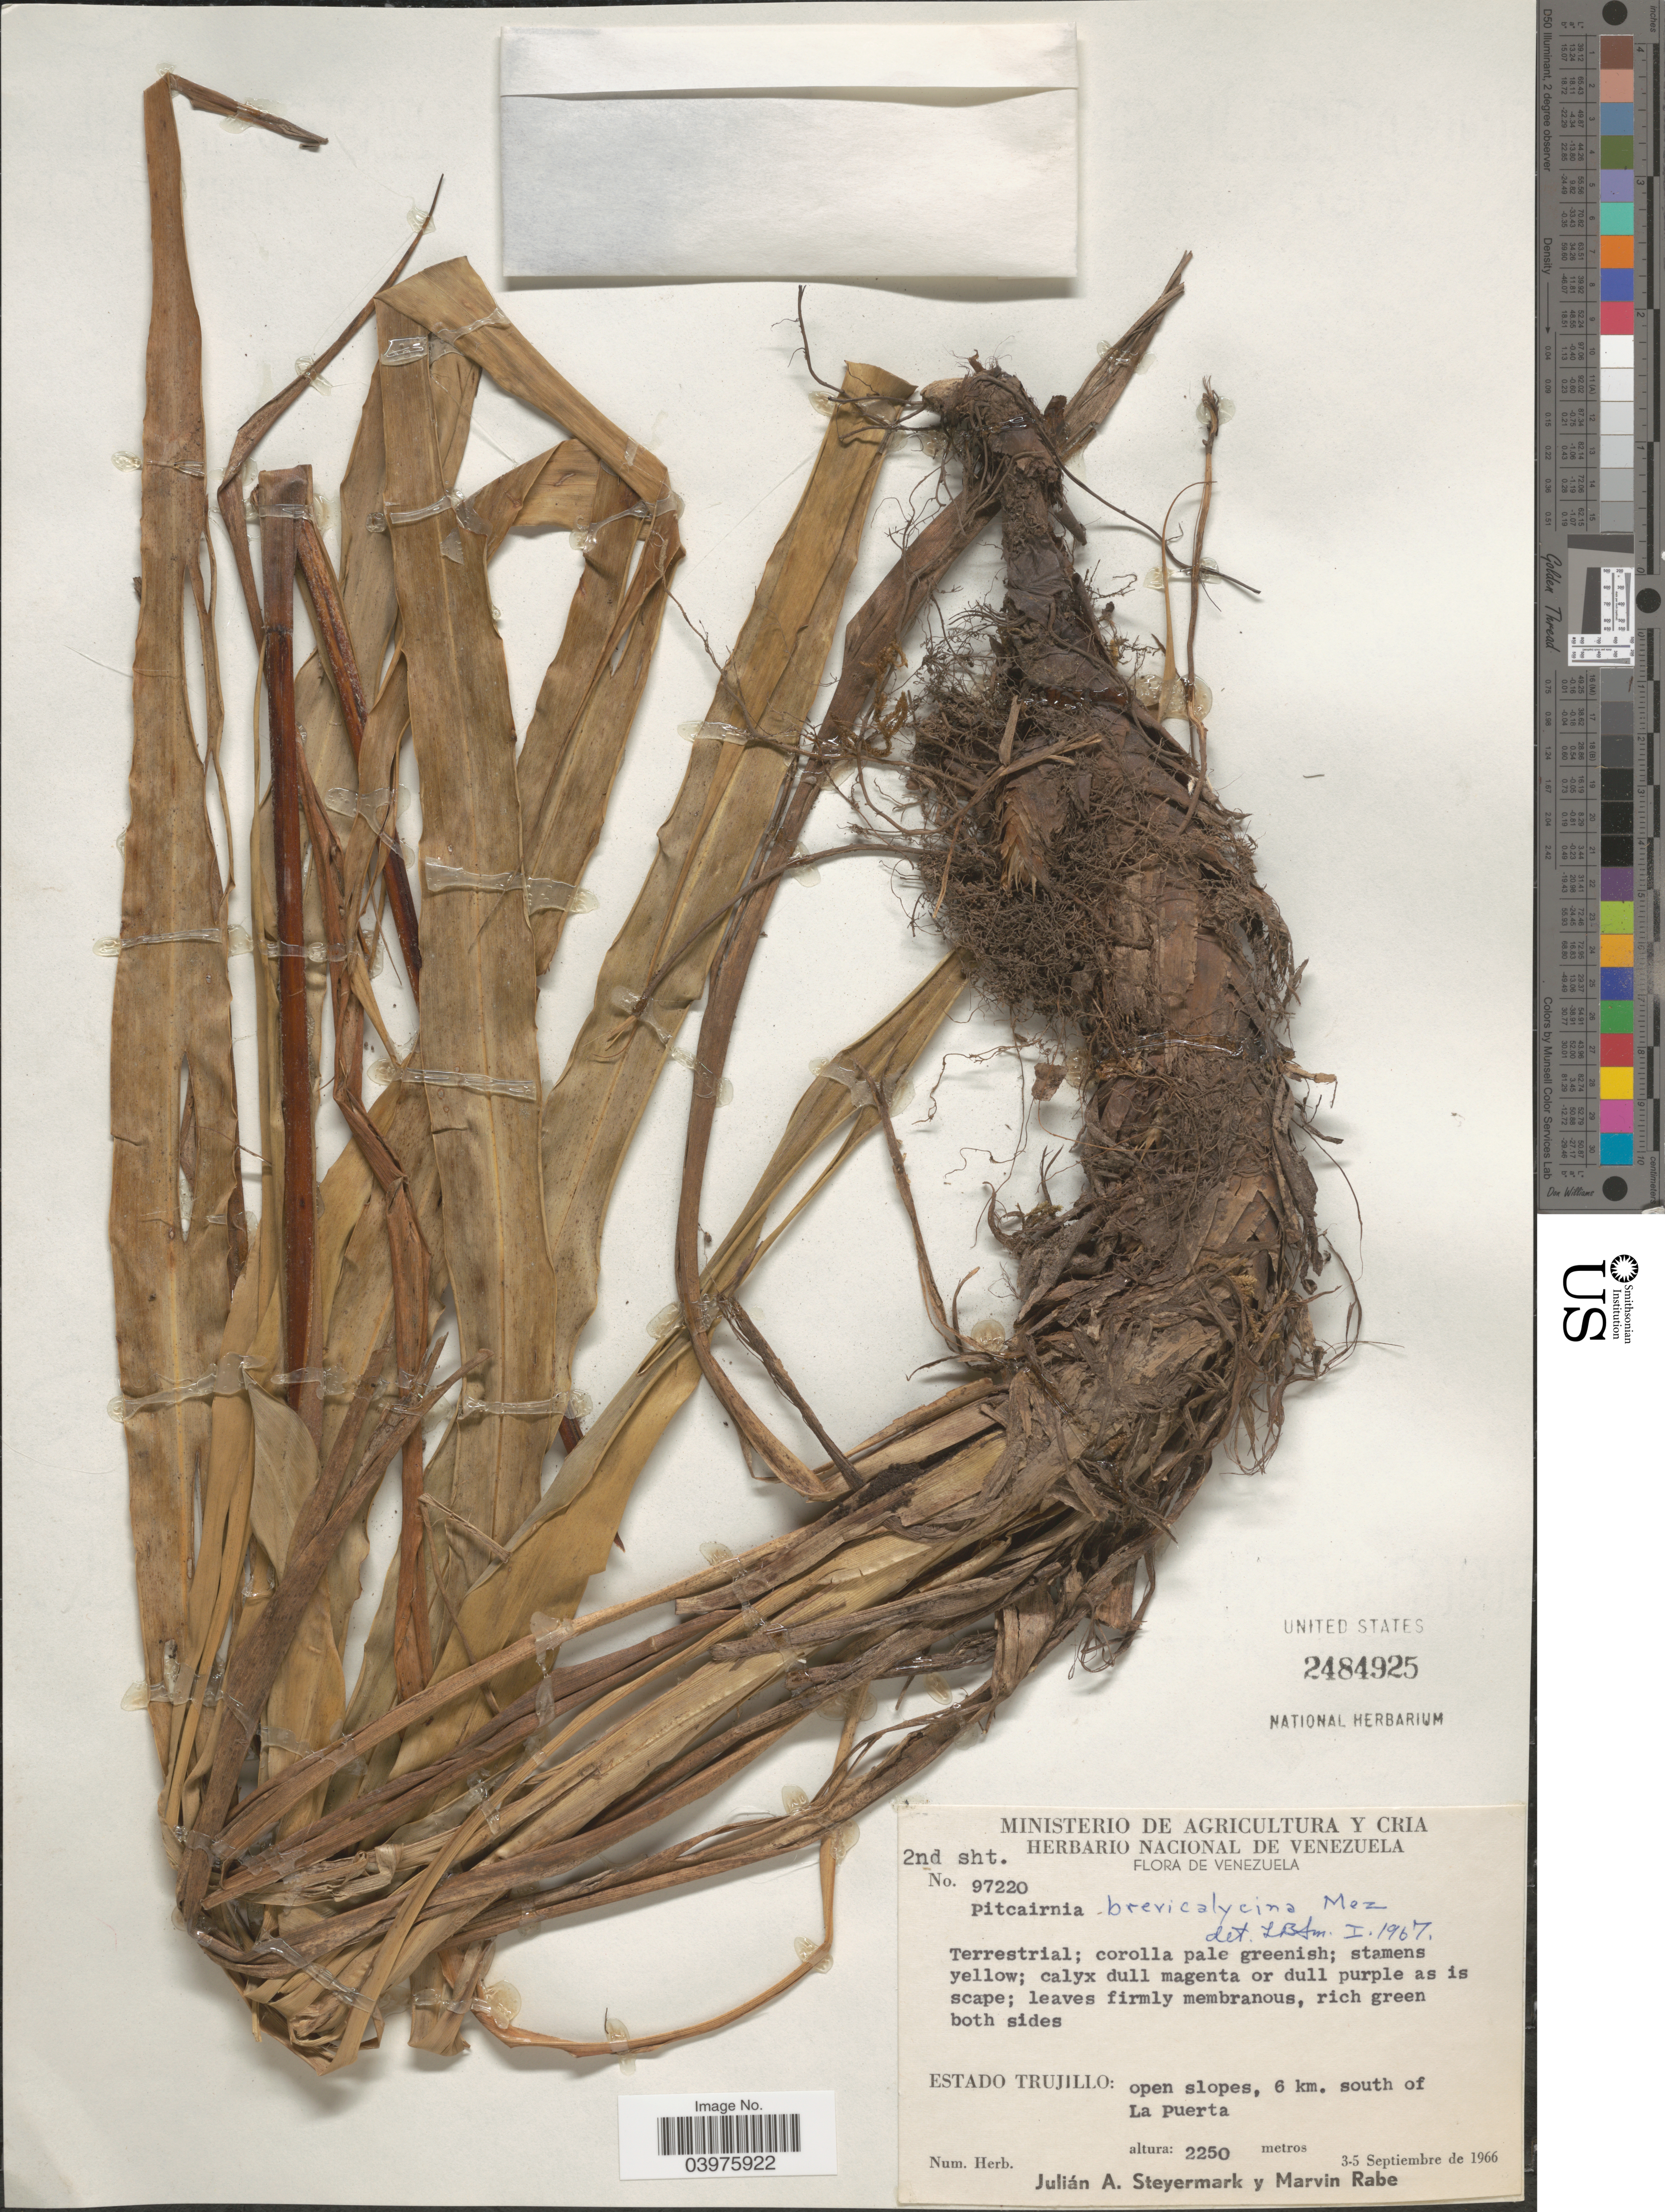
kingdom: Plantae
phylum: Tracheophyta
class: Liliopsida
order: Poales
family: Bromeliaceae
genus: Pitcairnia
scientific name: Pitcairnia brevicalycina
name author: Mez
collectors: J. Steyermark & M. Rabe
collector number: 97220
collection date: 1966-09-03/1966-09-05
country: Venezuela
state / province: Trujillo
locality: Open slopes, 6 km. south of La Puerta.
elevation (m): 2250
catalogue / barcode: US 2484925